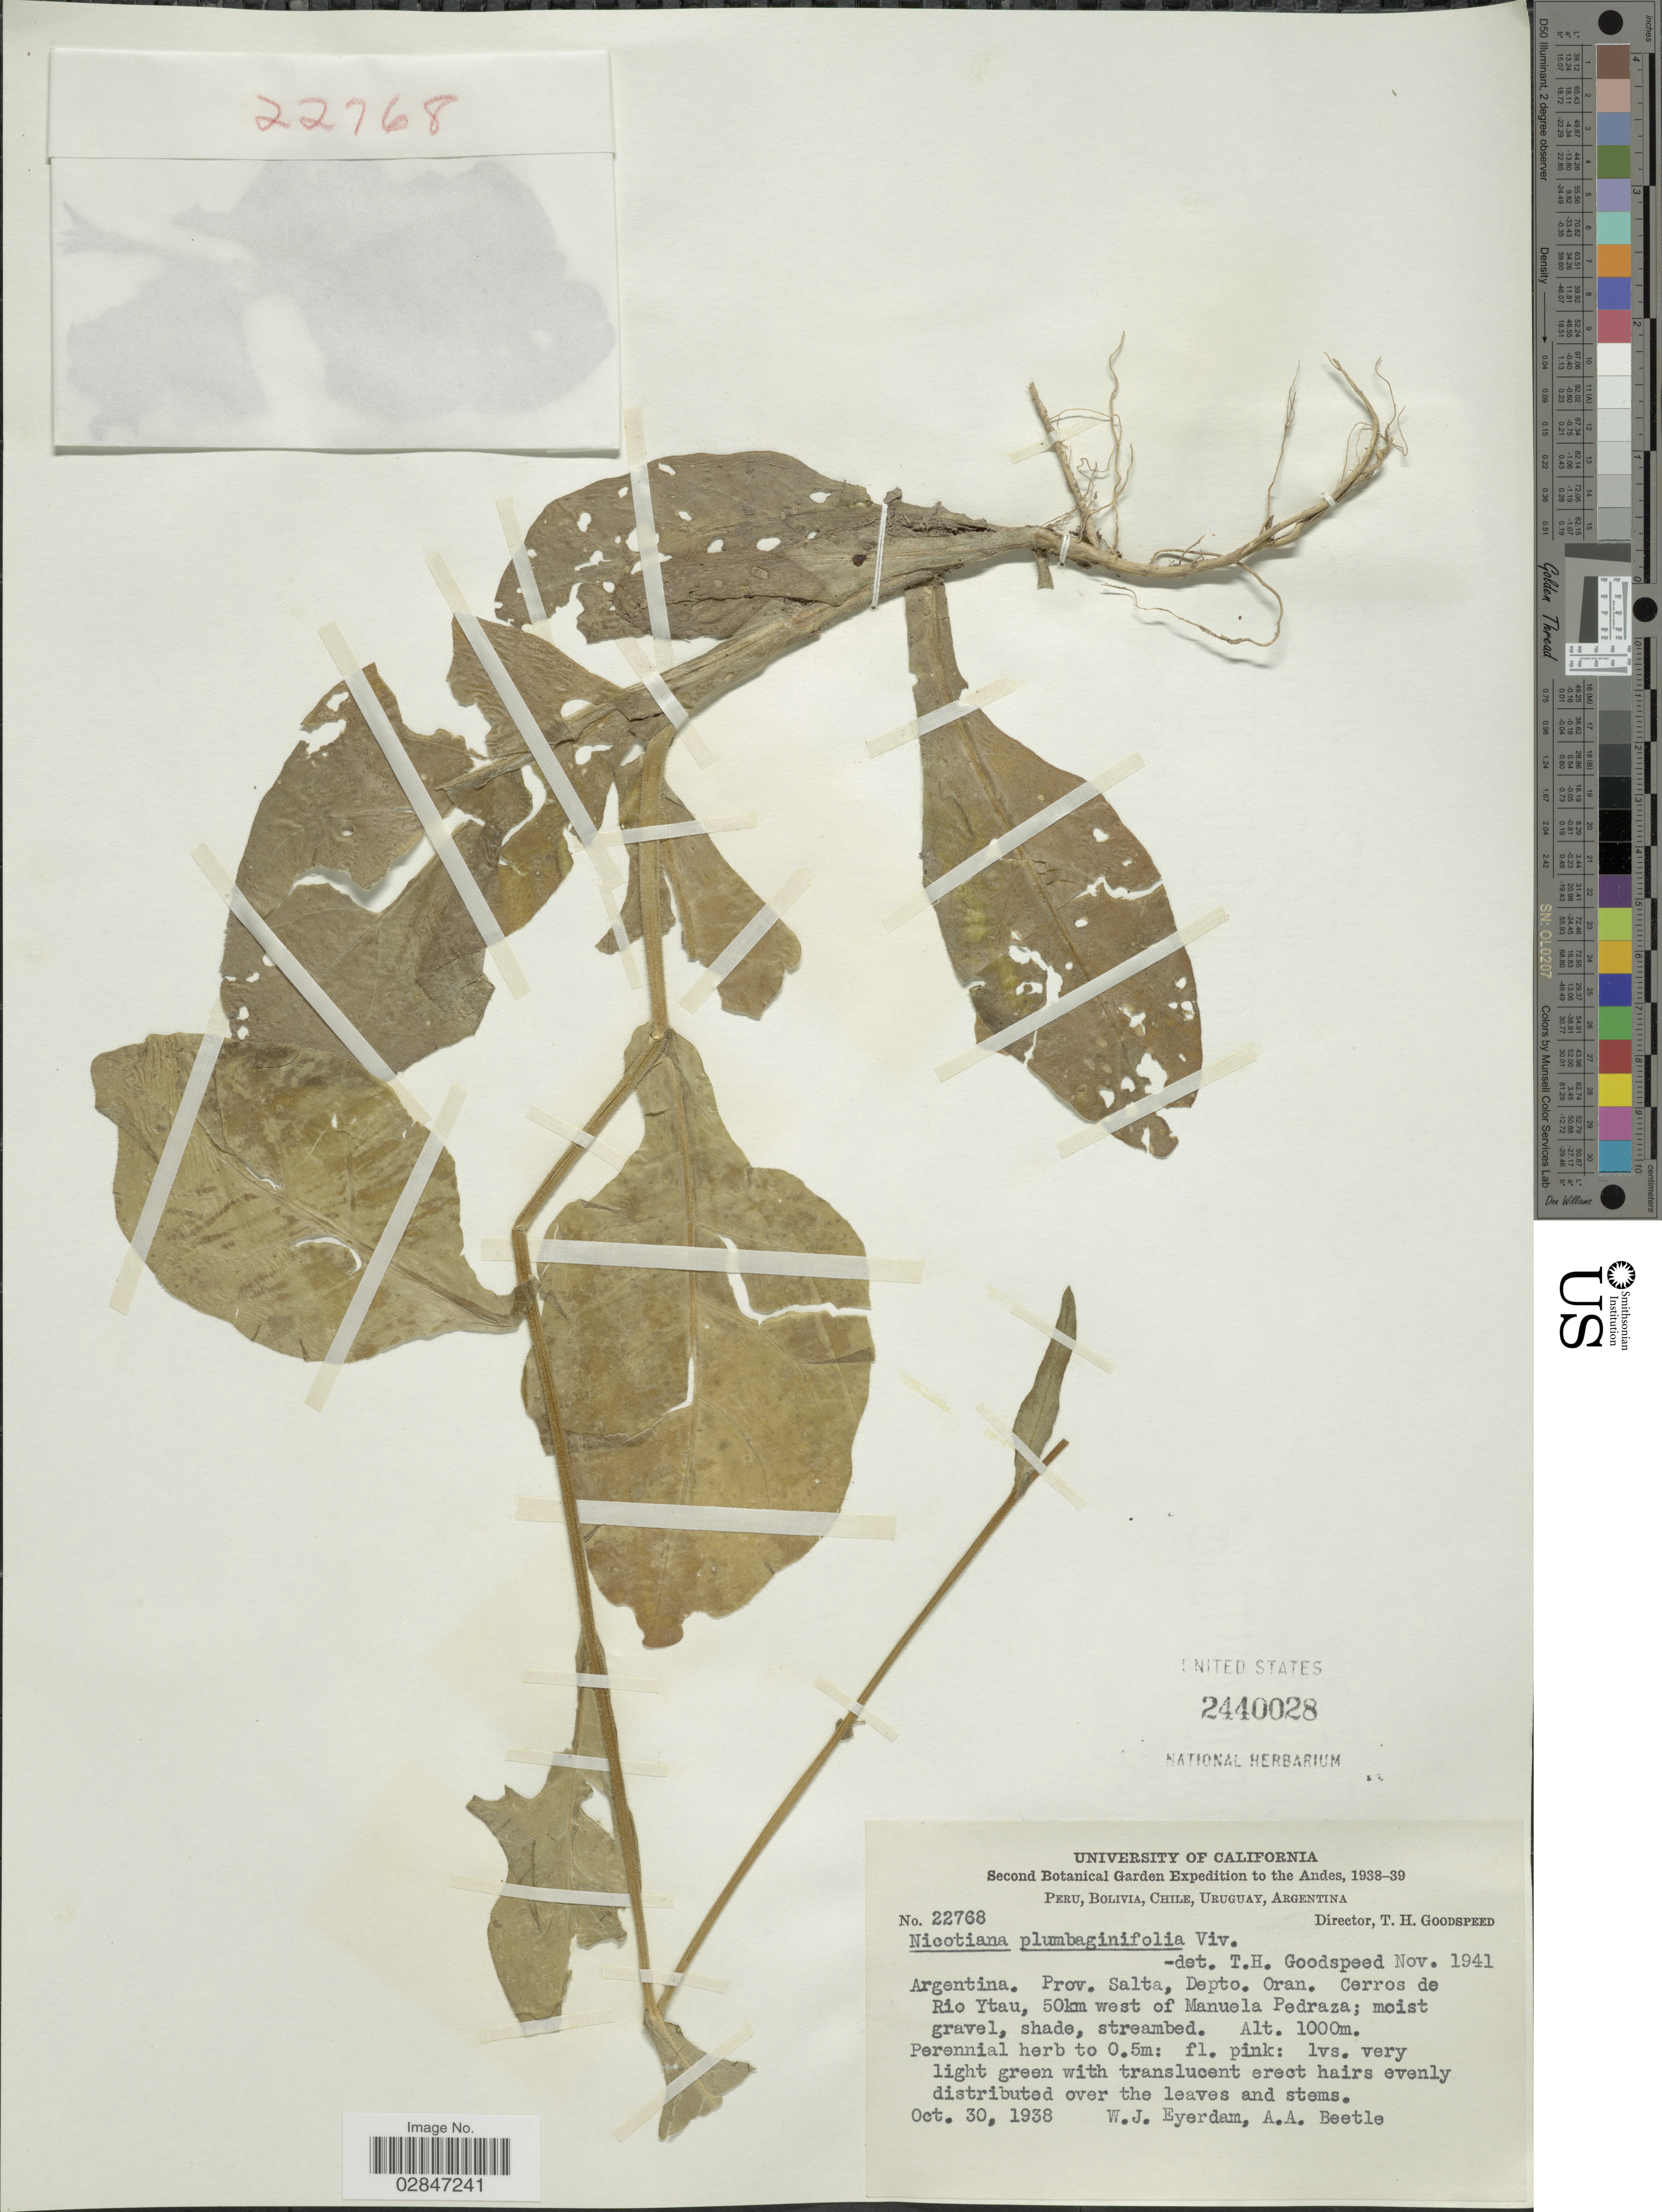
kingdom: Plantae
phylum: Tracheophyta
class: Magnoliopsida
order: Solanales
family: Solanaceae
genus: Nicotiana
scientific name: Nicotiana plumbaginifolia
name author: Viv.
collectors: W. J. Eyerdam & A. A. Beetle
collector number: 22768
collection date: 1938-10-30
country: Argentina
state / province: Salta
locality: The Andes, Prov. Salta, Depto. Oran, Cerros de Rio Ytau, 50km west of Manuela Pedraza.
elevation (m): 1000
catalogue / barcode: US 2440028